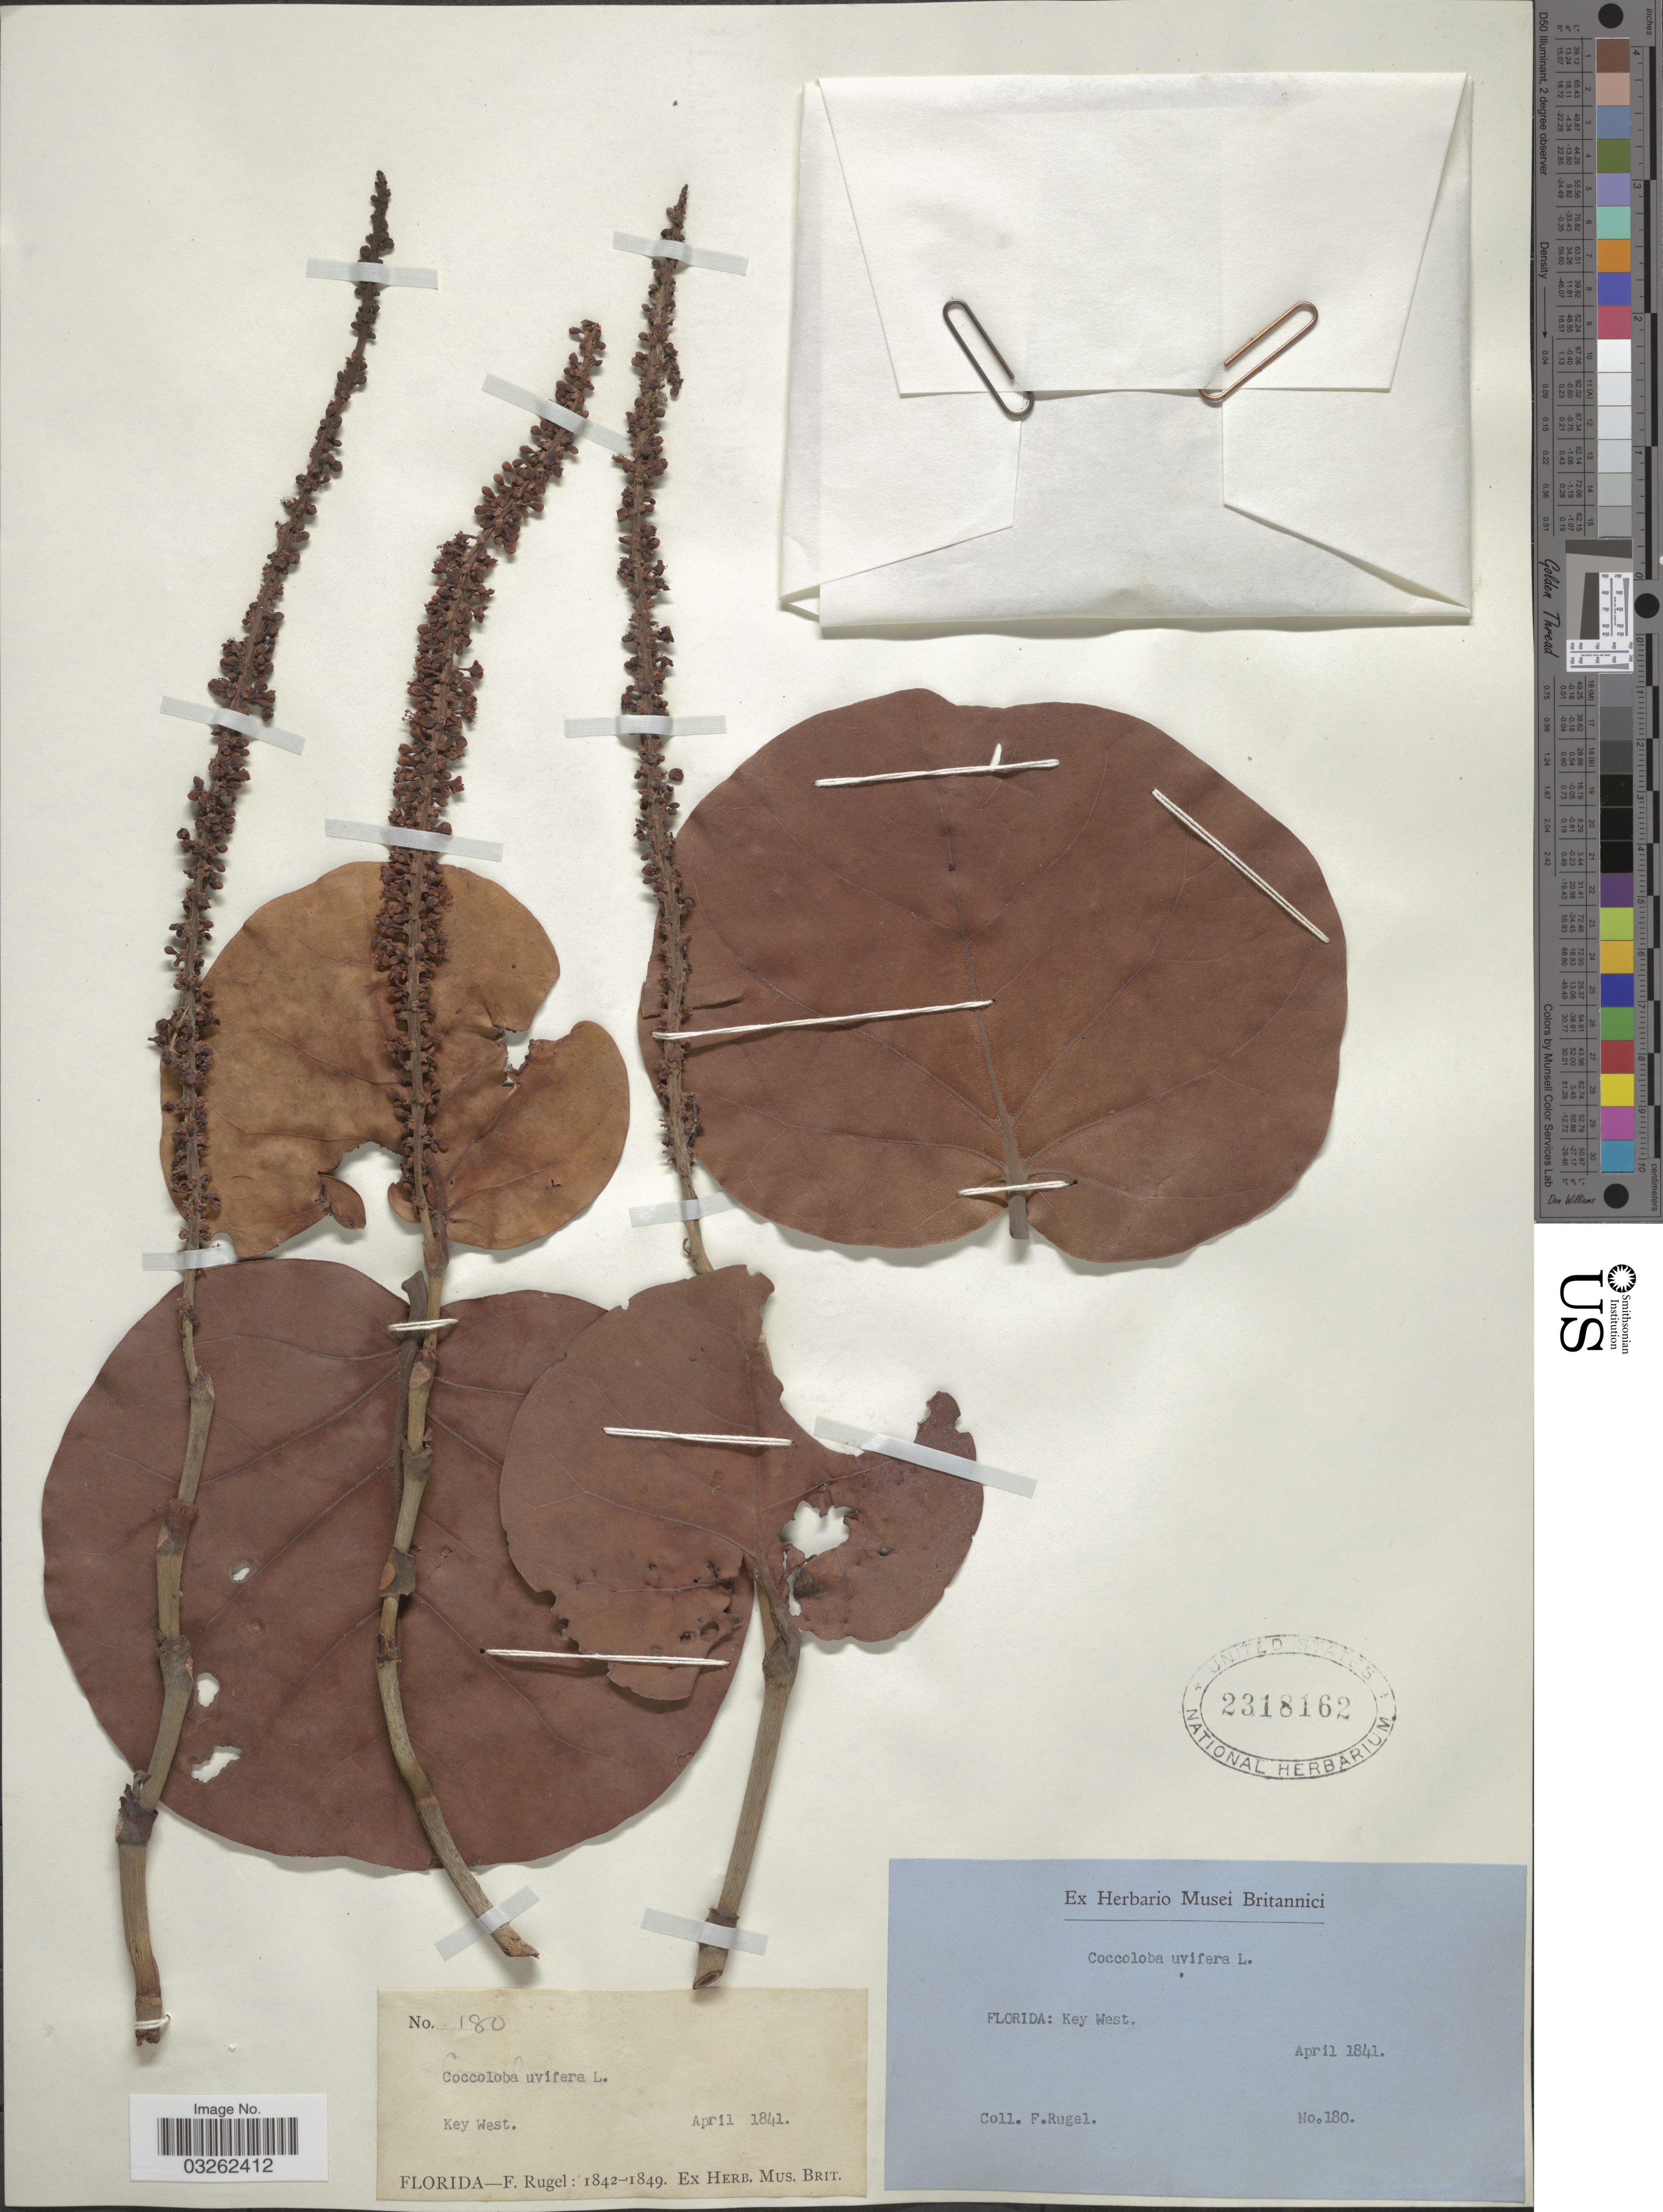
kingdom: Plantae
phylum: Tracheophyta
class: Magnoliopsida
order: Caryophyllales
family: Polygonaceae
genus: Coccoloba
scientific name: Coccoloba uvifera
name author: L.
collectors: F. Rugel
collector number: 180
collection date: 1841-04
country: United States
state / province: Florida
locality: Key West.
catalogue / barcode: US 2318162